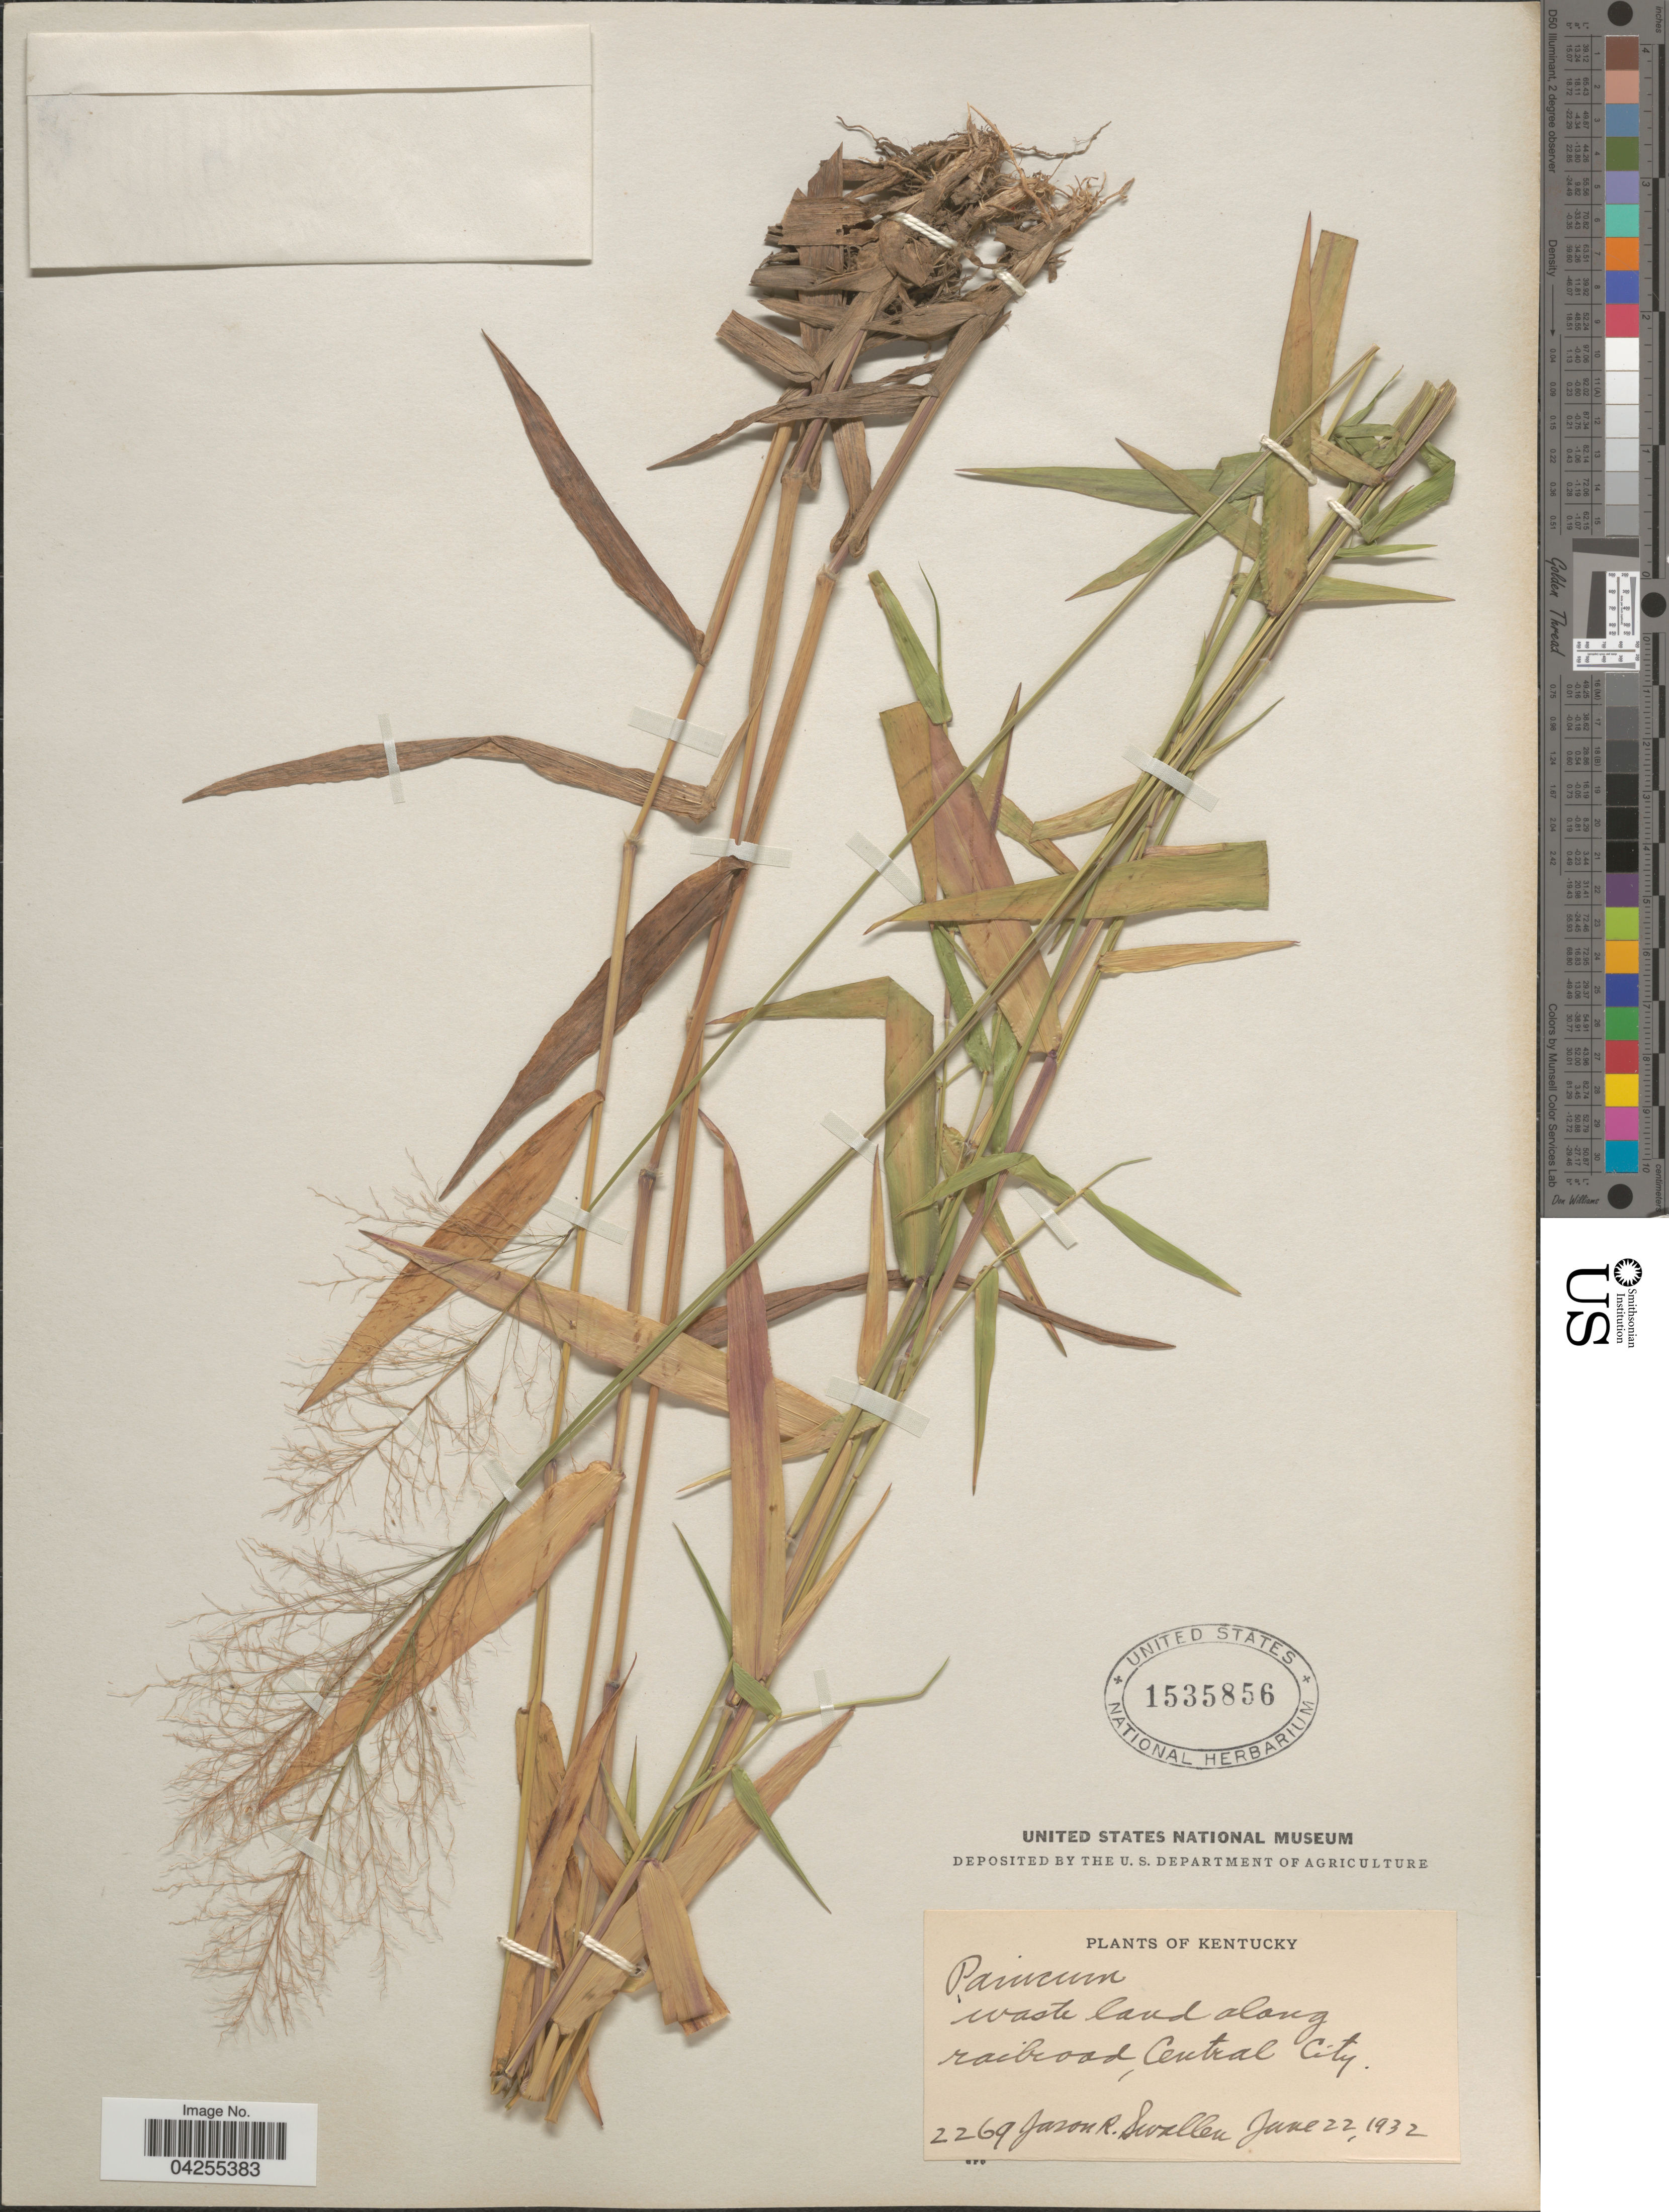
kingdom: Plantae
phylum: Tracheophyta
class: Liliopsida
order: Poales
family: Poaceae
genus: Dichanthelium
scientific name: Dichanthelium dichotomum var. dichotomum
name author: (L.) Gould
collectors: J. R. Swallen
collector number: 2269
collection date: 1932-06-22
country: United States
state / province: Kentucky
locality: Waste land along railroad, Central City.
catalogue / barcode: US 1535856